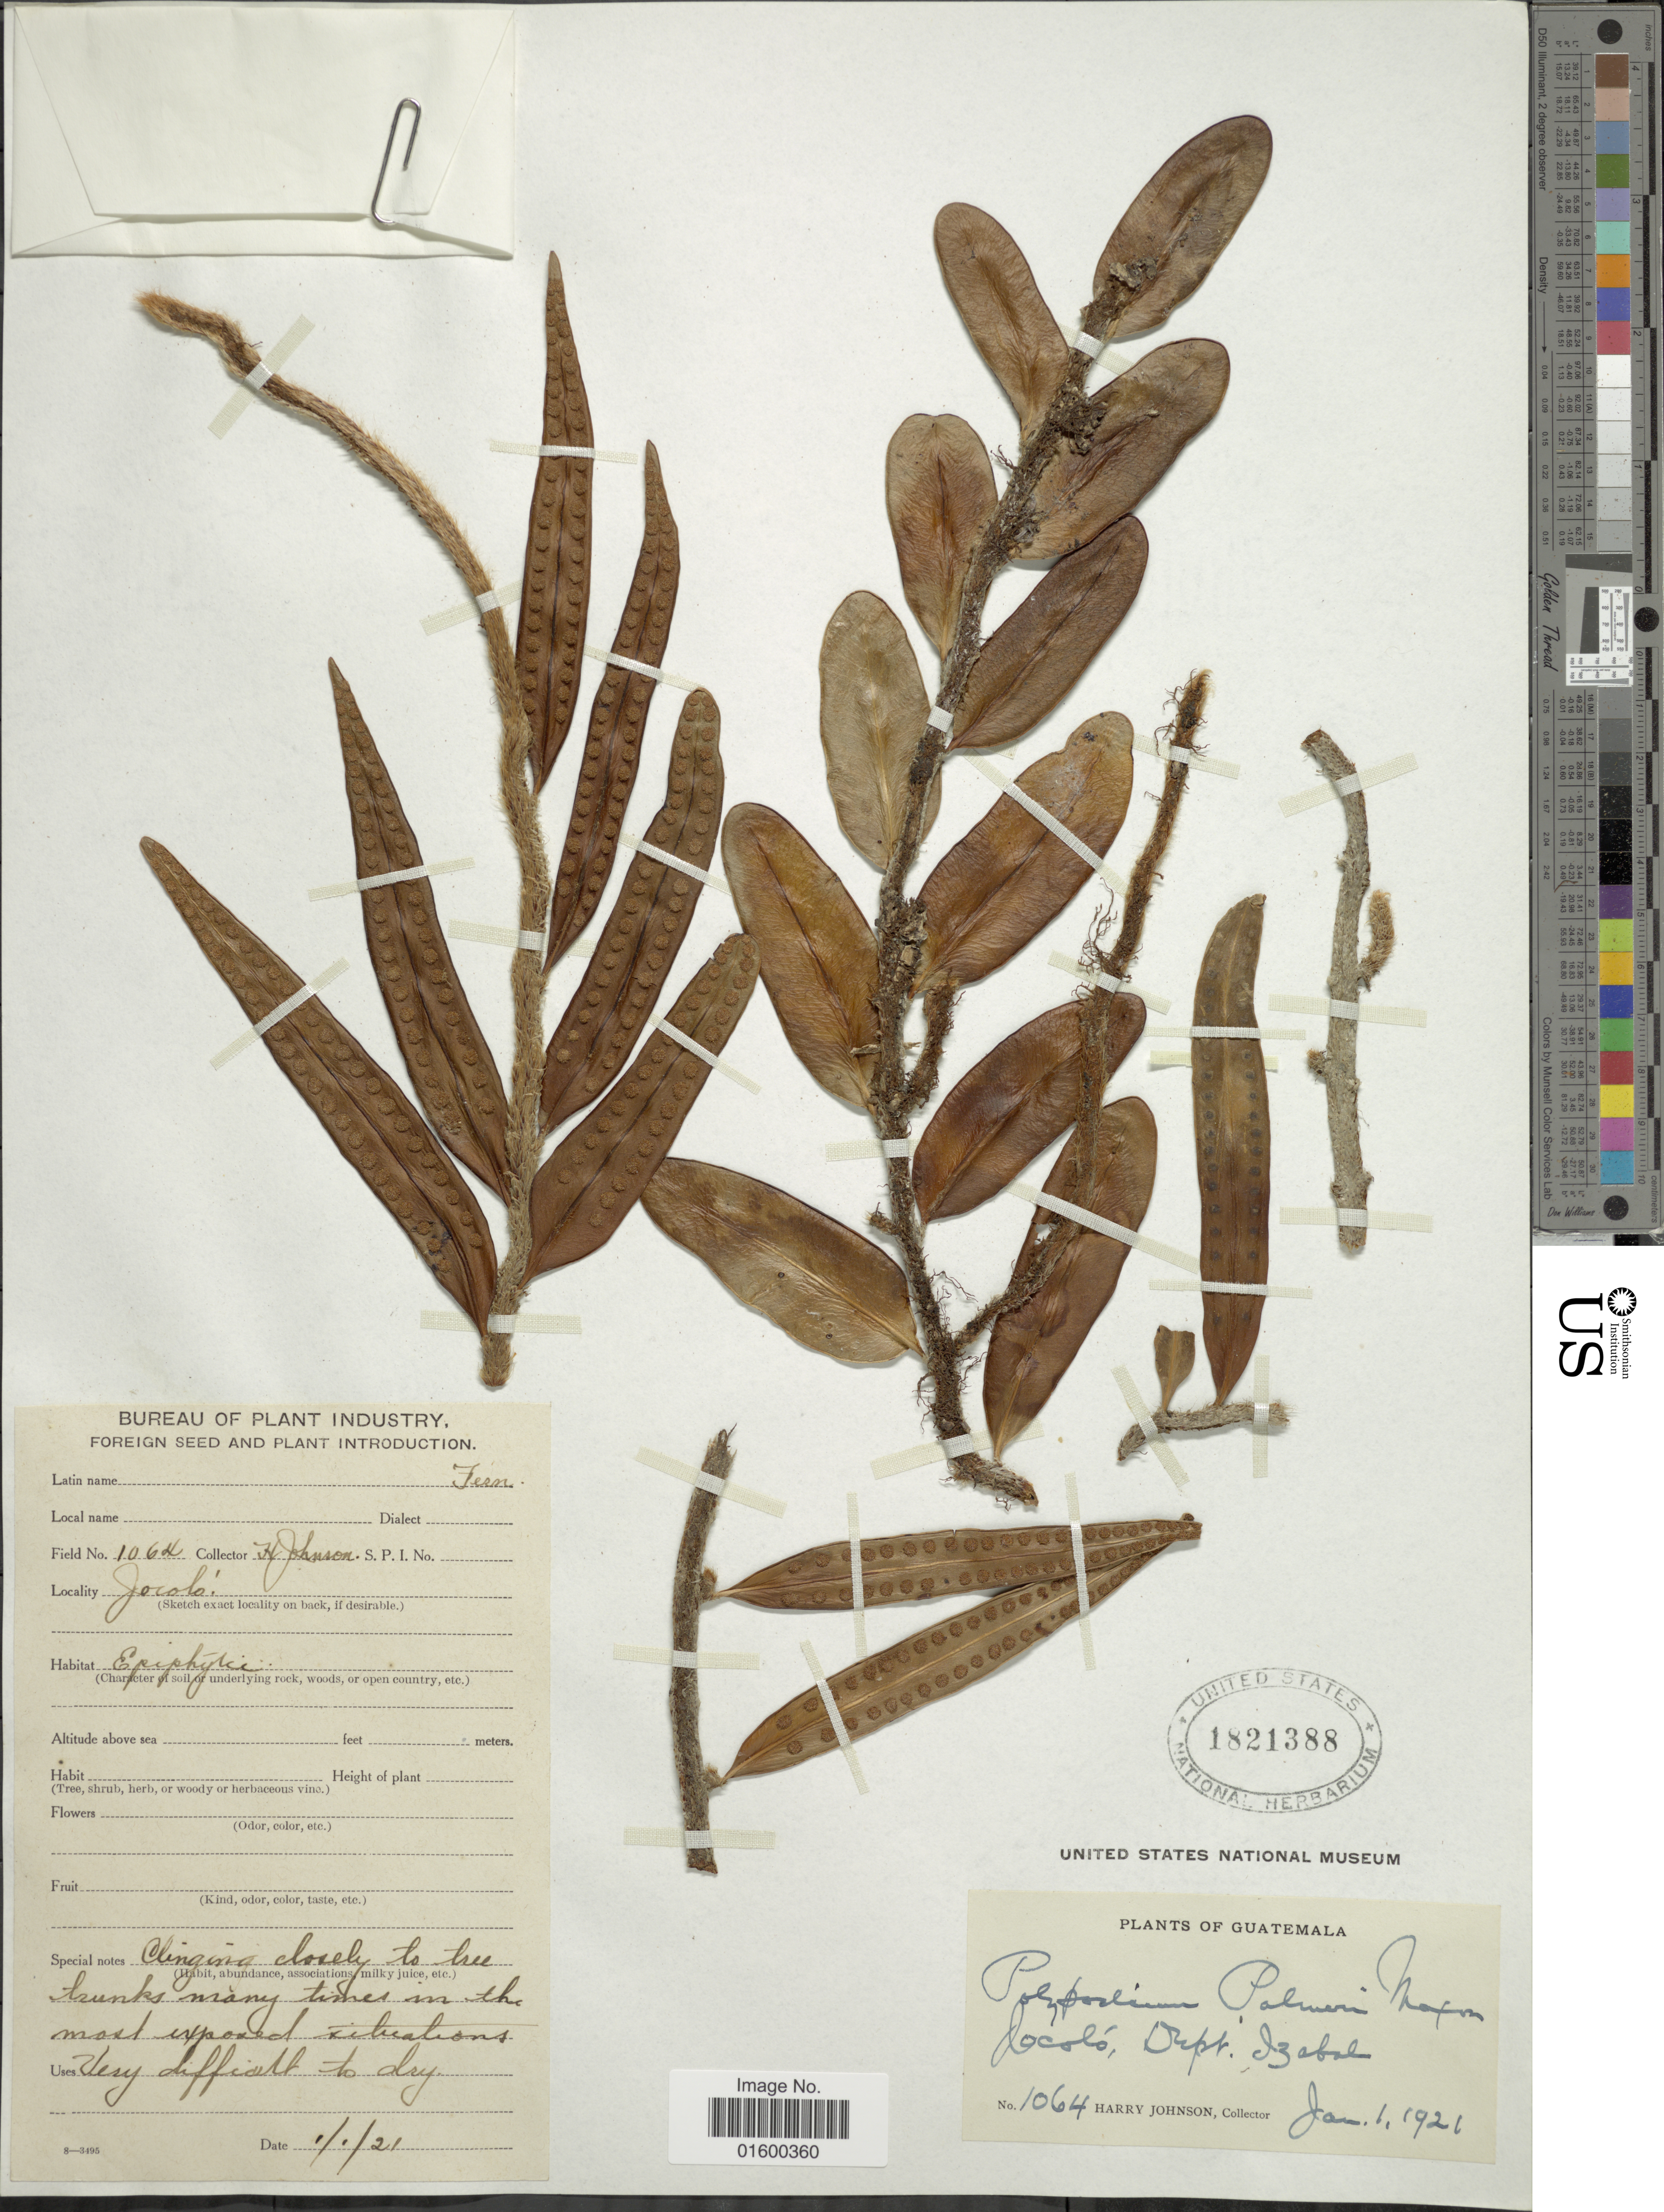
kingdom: Plantae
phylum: Tracheophyta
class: Polypodiopsida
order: Polypodiales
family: Polypodiaceae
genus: Microgramma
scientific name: Microgramma nitida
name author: (J. Sm.) A.R. Sm.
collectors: H. Johnson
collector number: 1064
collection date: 1921-01-01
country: Guatemala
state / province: Izabal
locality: Jocolo, Dept. Izabal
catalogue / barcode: US 1821388